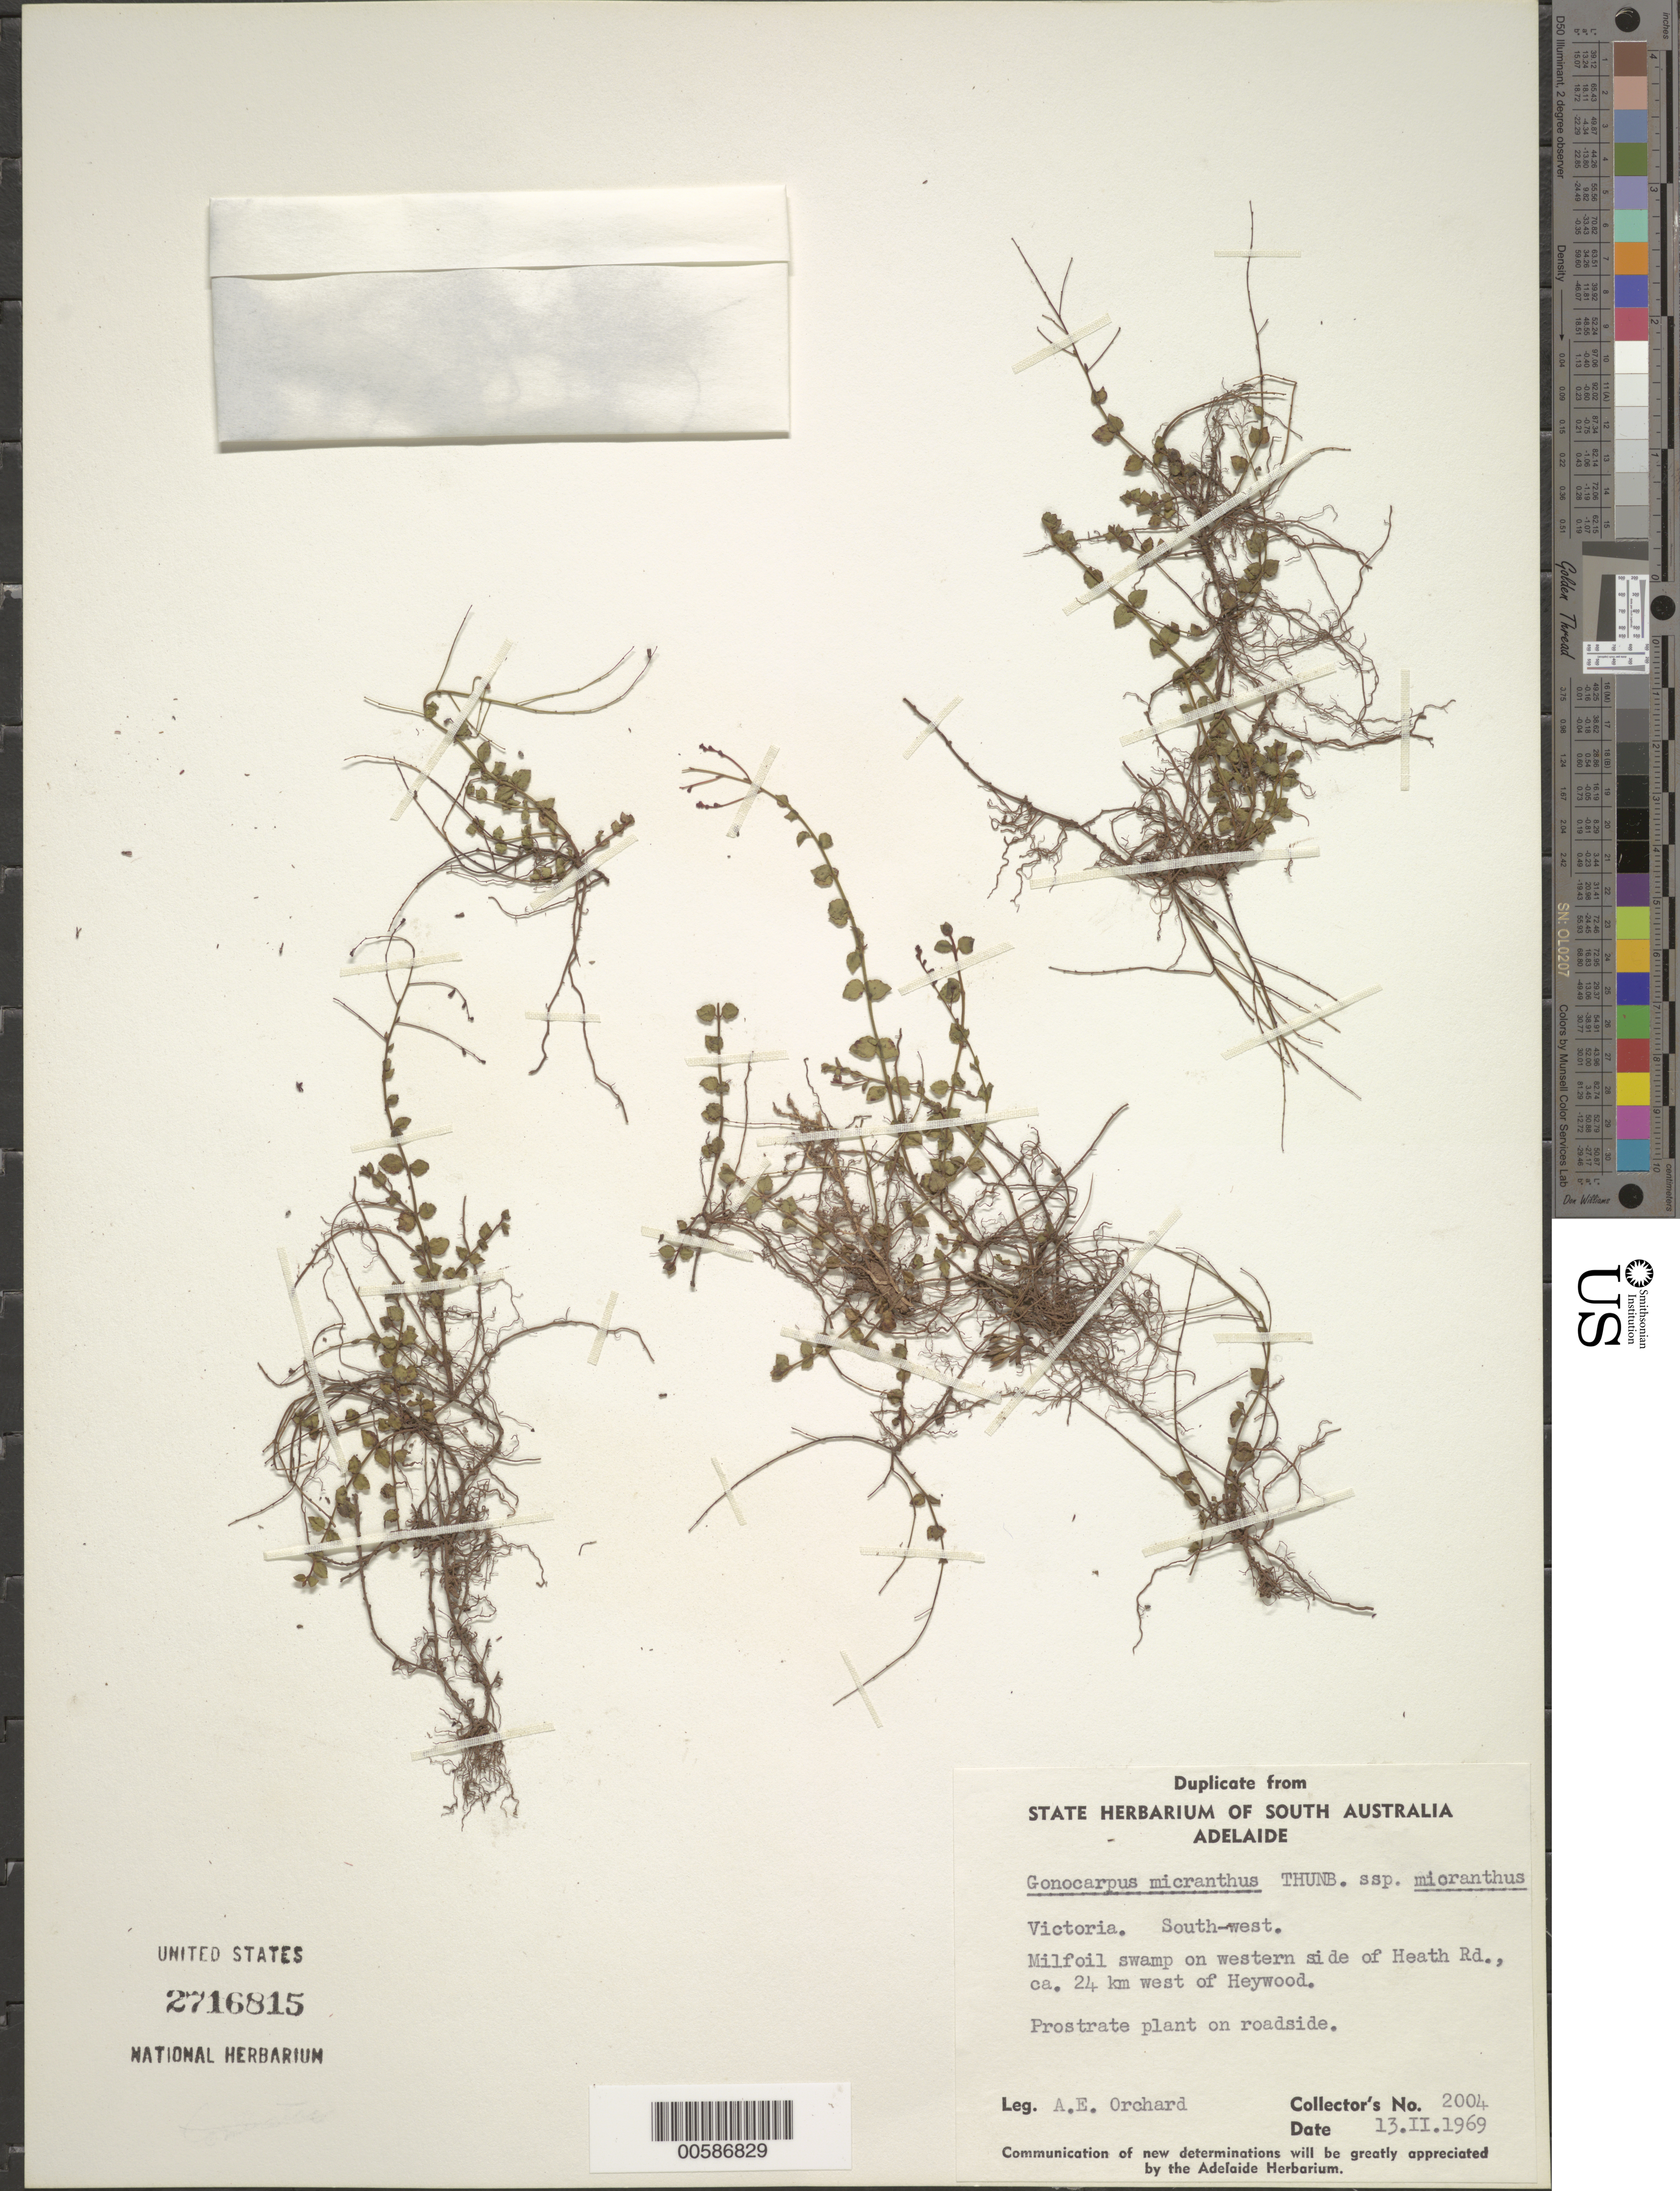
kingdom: Plantae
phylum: Tracheophyta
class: Magnoliopsida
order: Saxifragales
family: Haloragaceae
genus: Gonocarpus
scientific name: Gonocarpus micranthus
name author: Thunb.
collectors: A. E. Orchard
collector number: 20004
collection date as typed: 13 Feb 1969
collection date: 1969-02-13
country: Australia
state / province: Victoria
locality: Southwest, Heath Road, W of Heywood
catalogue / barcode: US 2716815